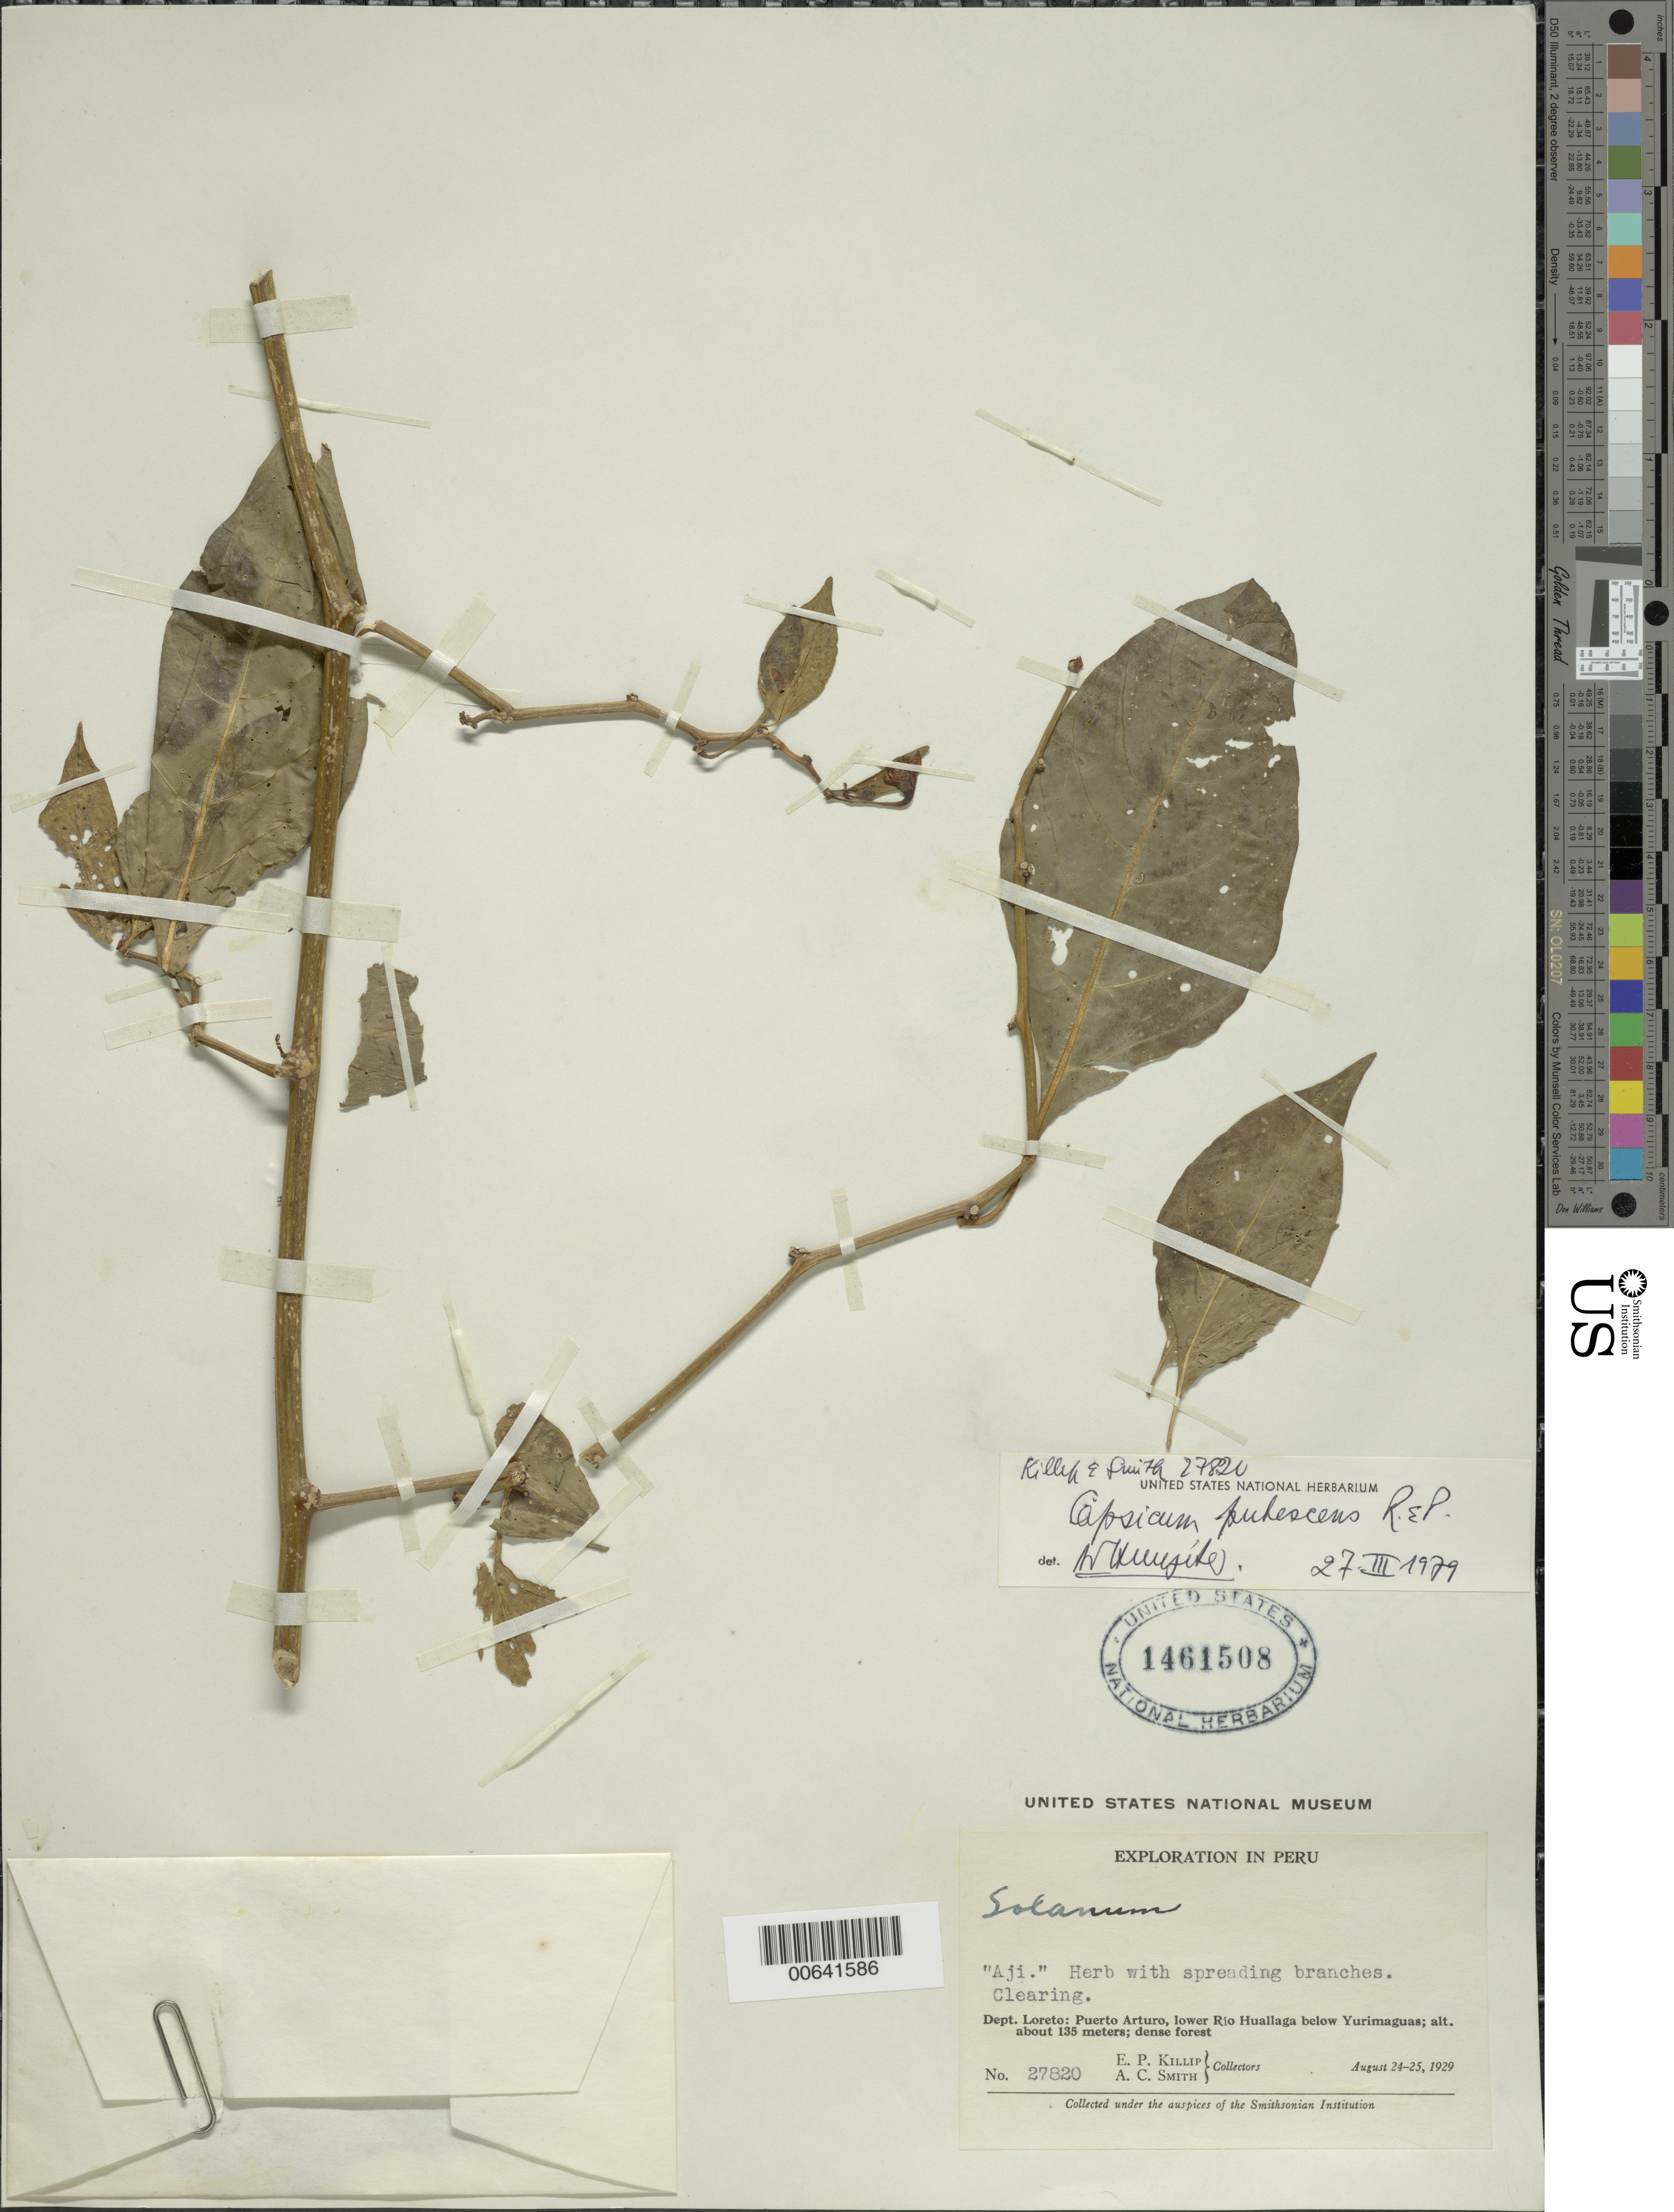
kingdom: Plantae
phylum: Tracheophyta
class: Magnoliopsida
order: Solanales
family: Solanaceae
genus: Capsicum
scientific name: Capsicum pubescens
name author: Ruiz & Pav.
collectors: E. P. Killip & A. C. Smith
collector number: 27820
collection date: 1929-08-24/1929-08-25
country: Peru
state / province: Loreto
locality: Dept. Loreto, Puerto Arturo, lower Rio Huallaga below Yurimaguas.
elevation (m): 135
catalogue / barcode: US 1461508